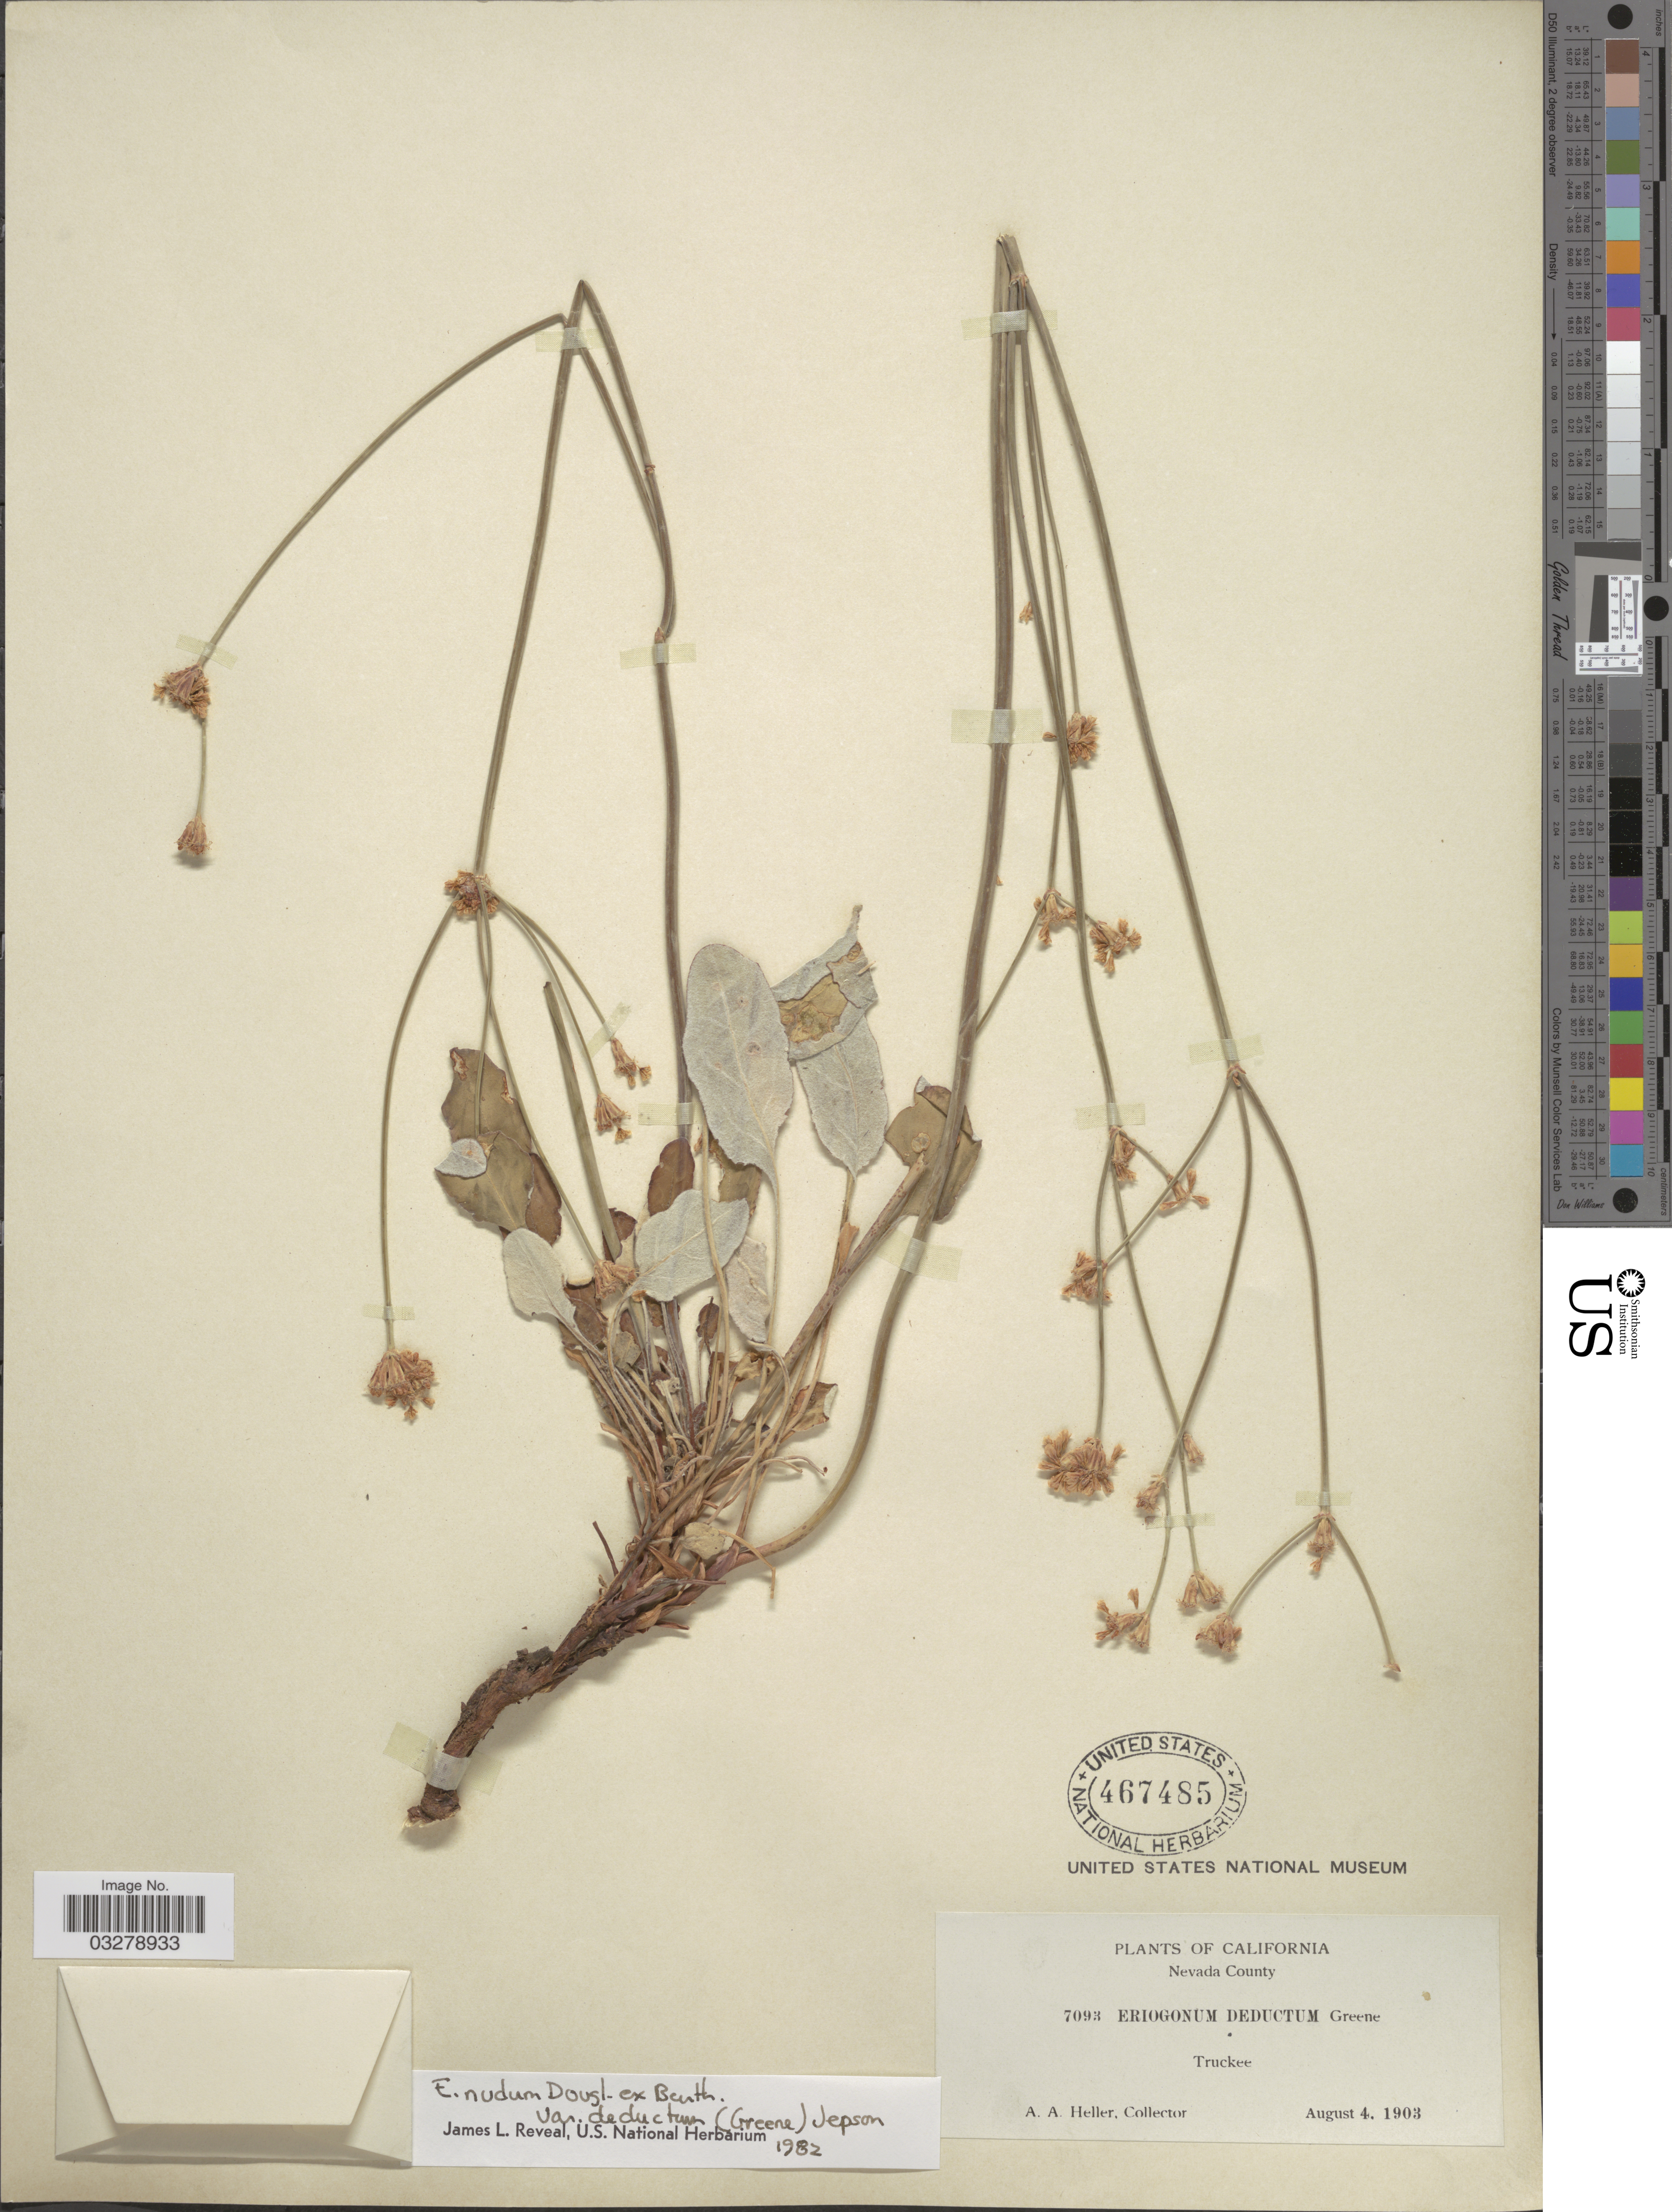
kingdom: Plantae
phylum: Tracheophyta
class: Magnoliopsida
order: Caryophyllales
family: Polygonaceae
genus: Eriogonum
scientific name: Eriogonum nudum var. deductum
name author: (Greene) Jeps.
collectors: A. A. Heller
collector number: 7093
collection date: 1903-08-04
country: United States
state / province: California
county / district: Nevada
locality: Nevada County, Truckee.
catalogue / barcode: US 467485